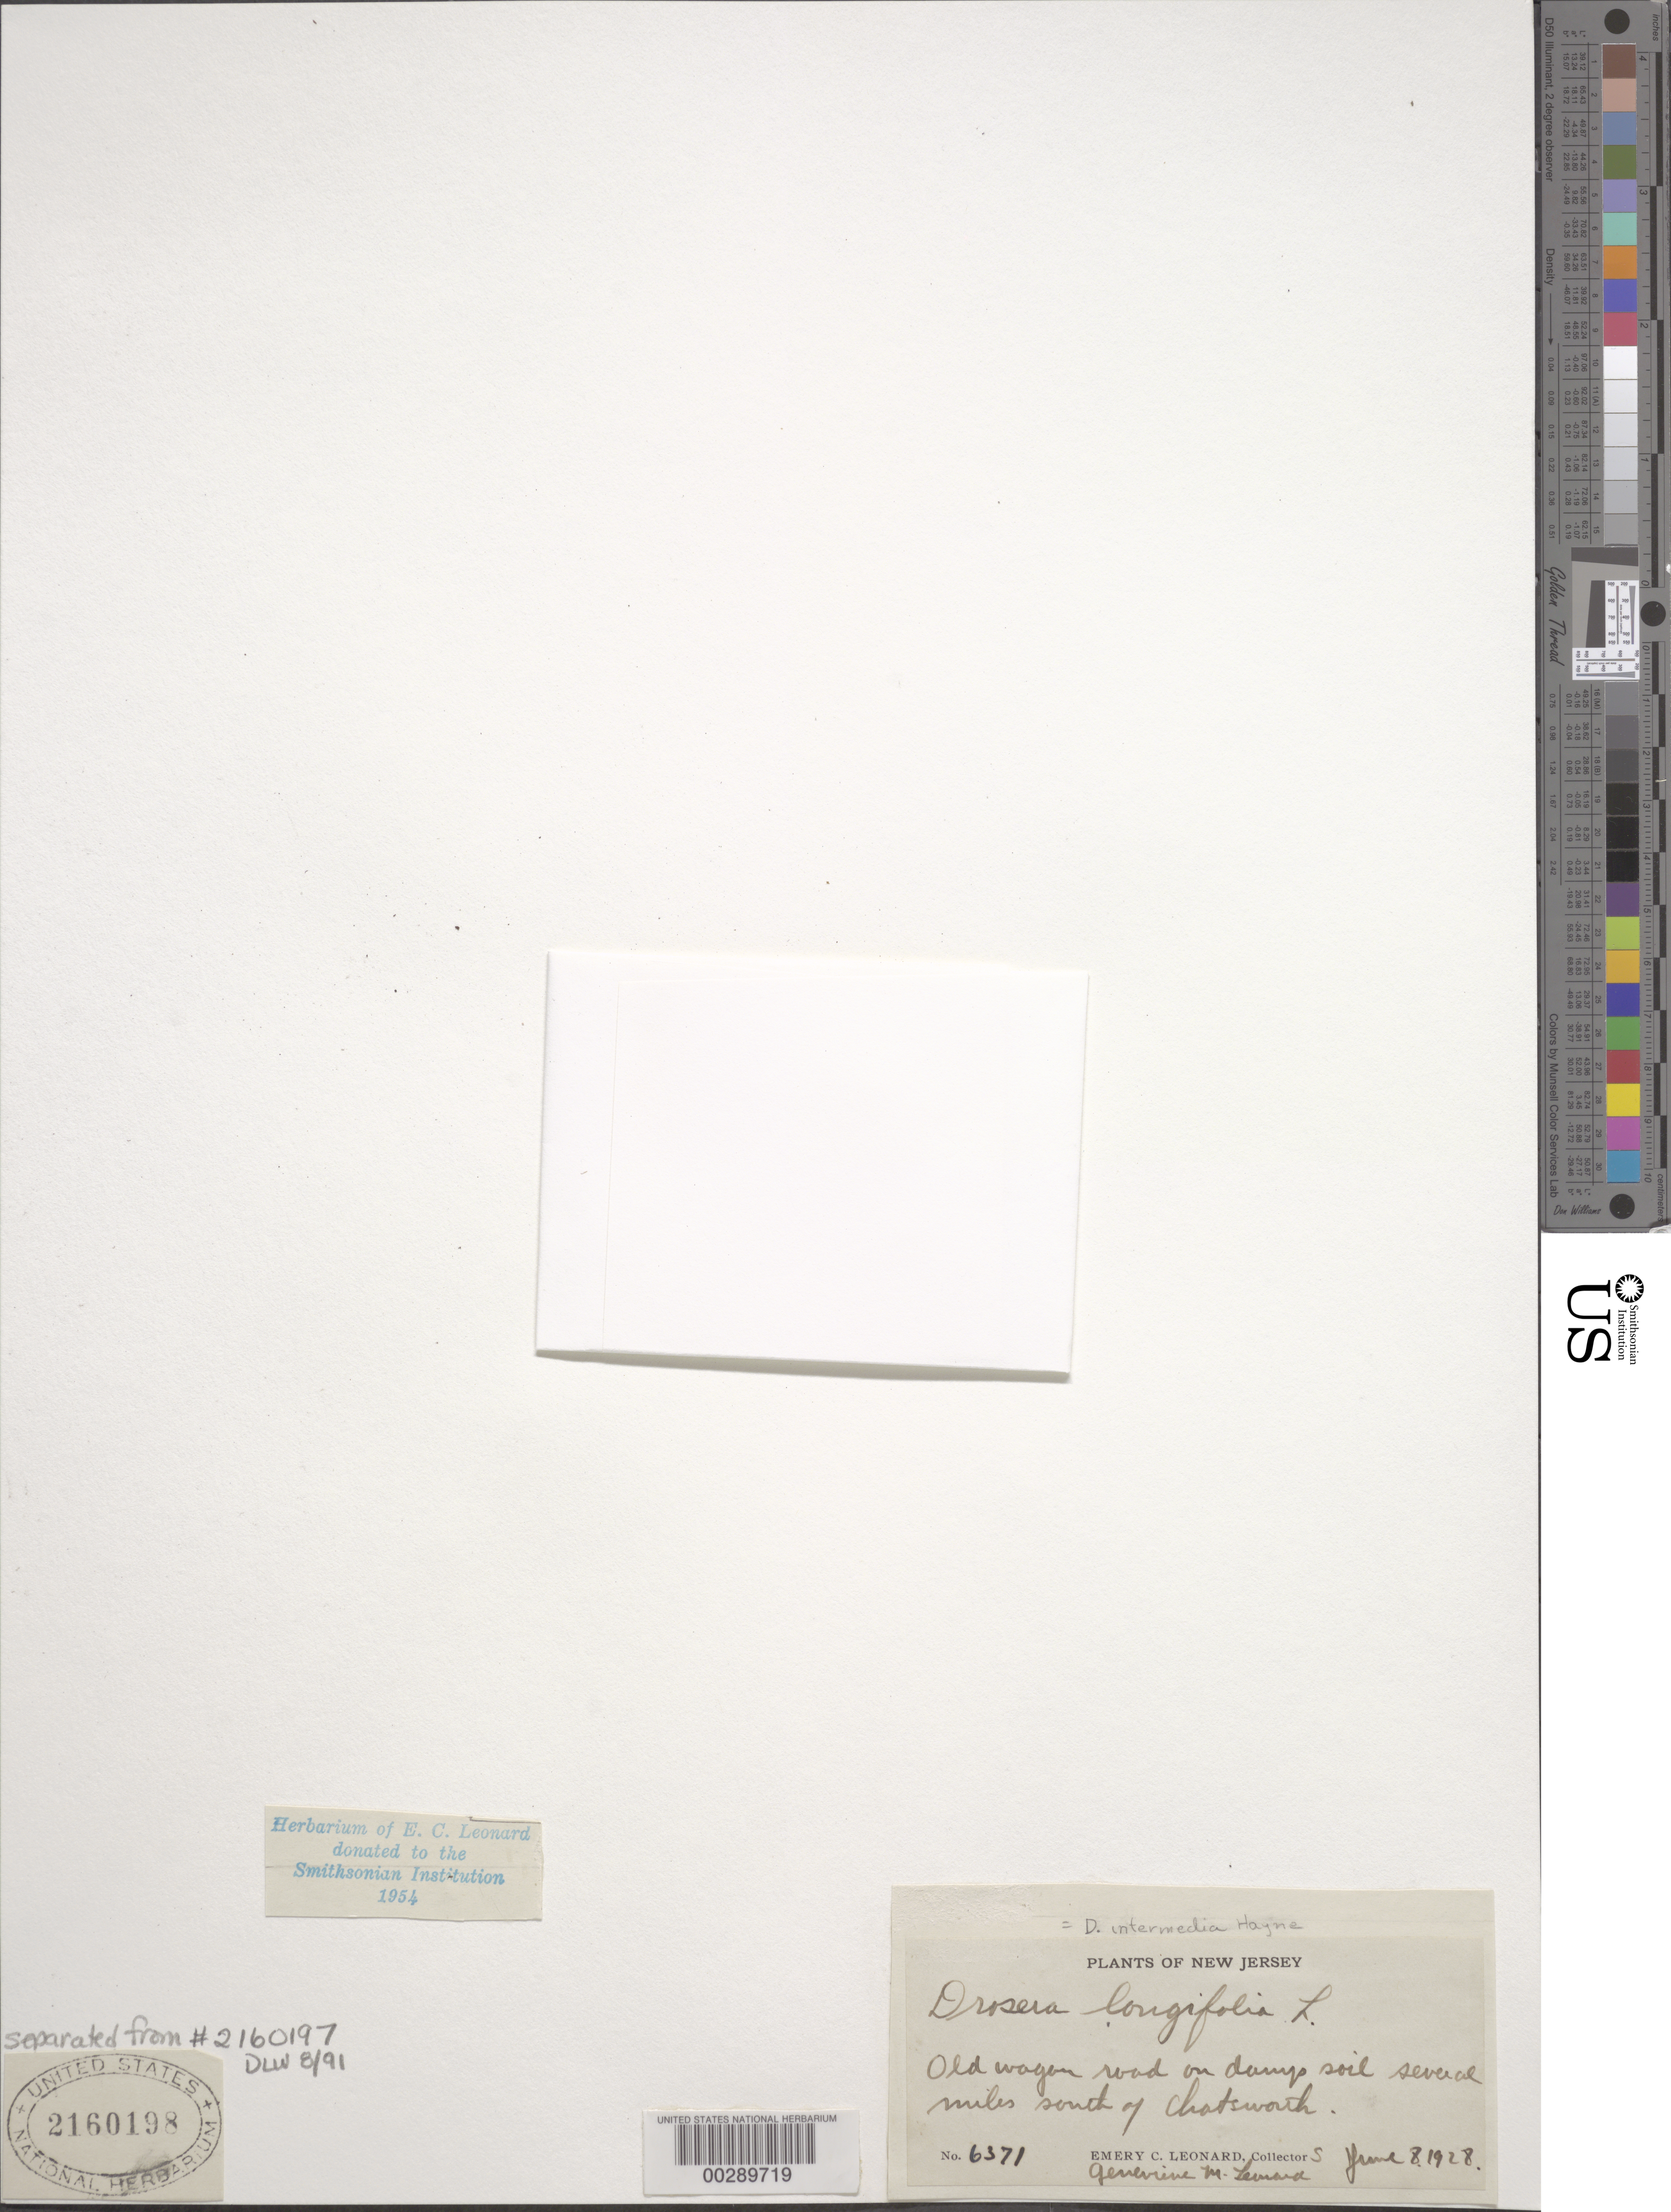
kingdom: Plantae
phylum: Tracheophyta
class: Magnoliopsida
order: Caryophyllales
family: Droseraceae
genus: Drosera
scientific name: Drosera intermedia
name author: Hayne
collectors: E. C. Leonard & G. M. Leonard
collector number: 6371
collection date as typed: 08 Jun 1928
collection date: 1928-06-08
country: United States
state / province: New Jersey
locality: S of chatsworth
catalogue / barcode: US 2160198